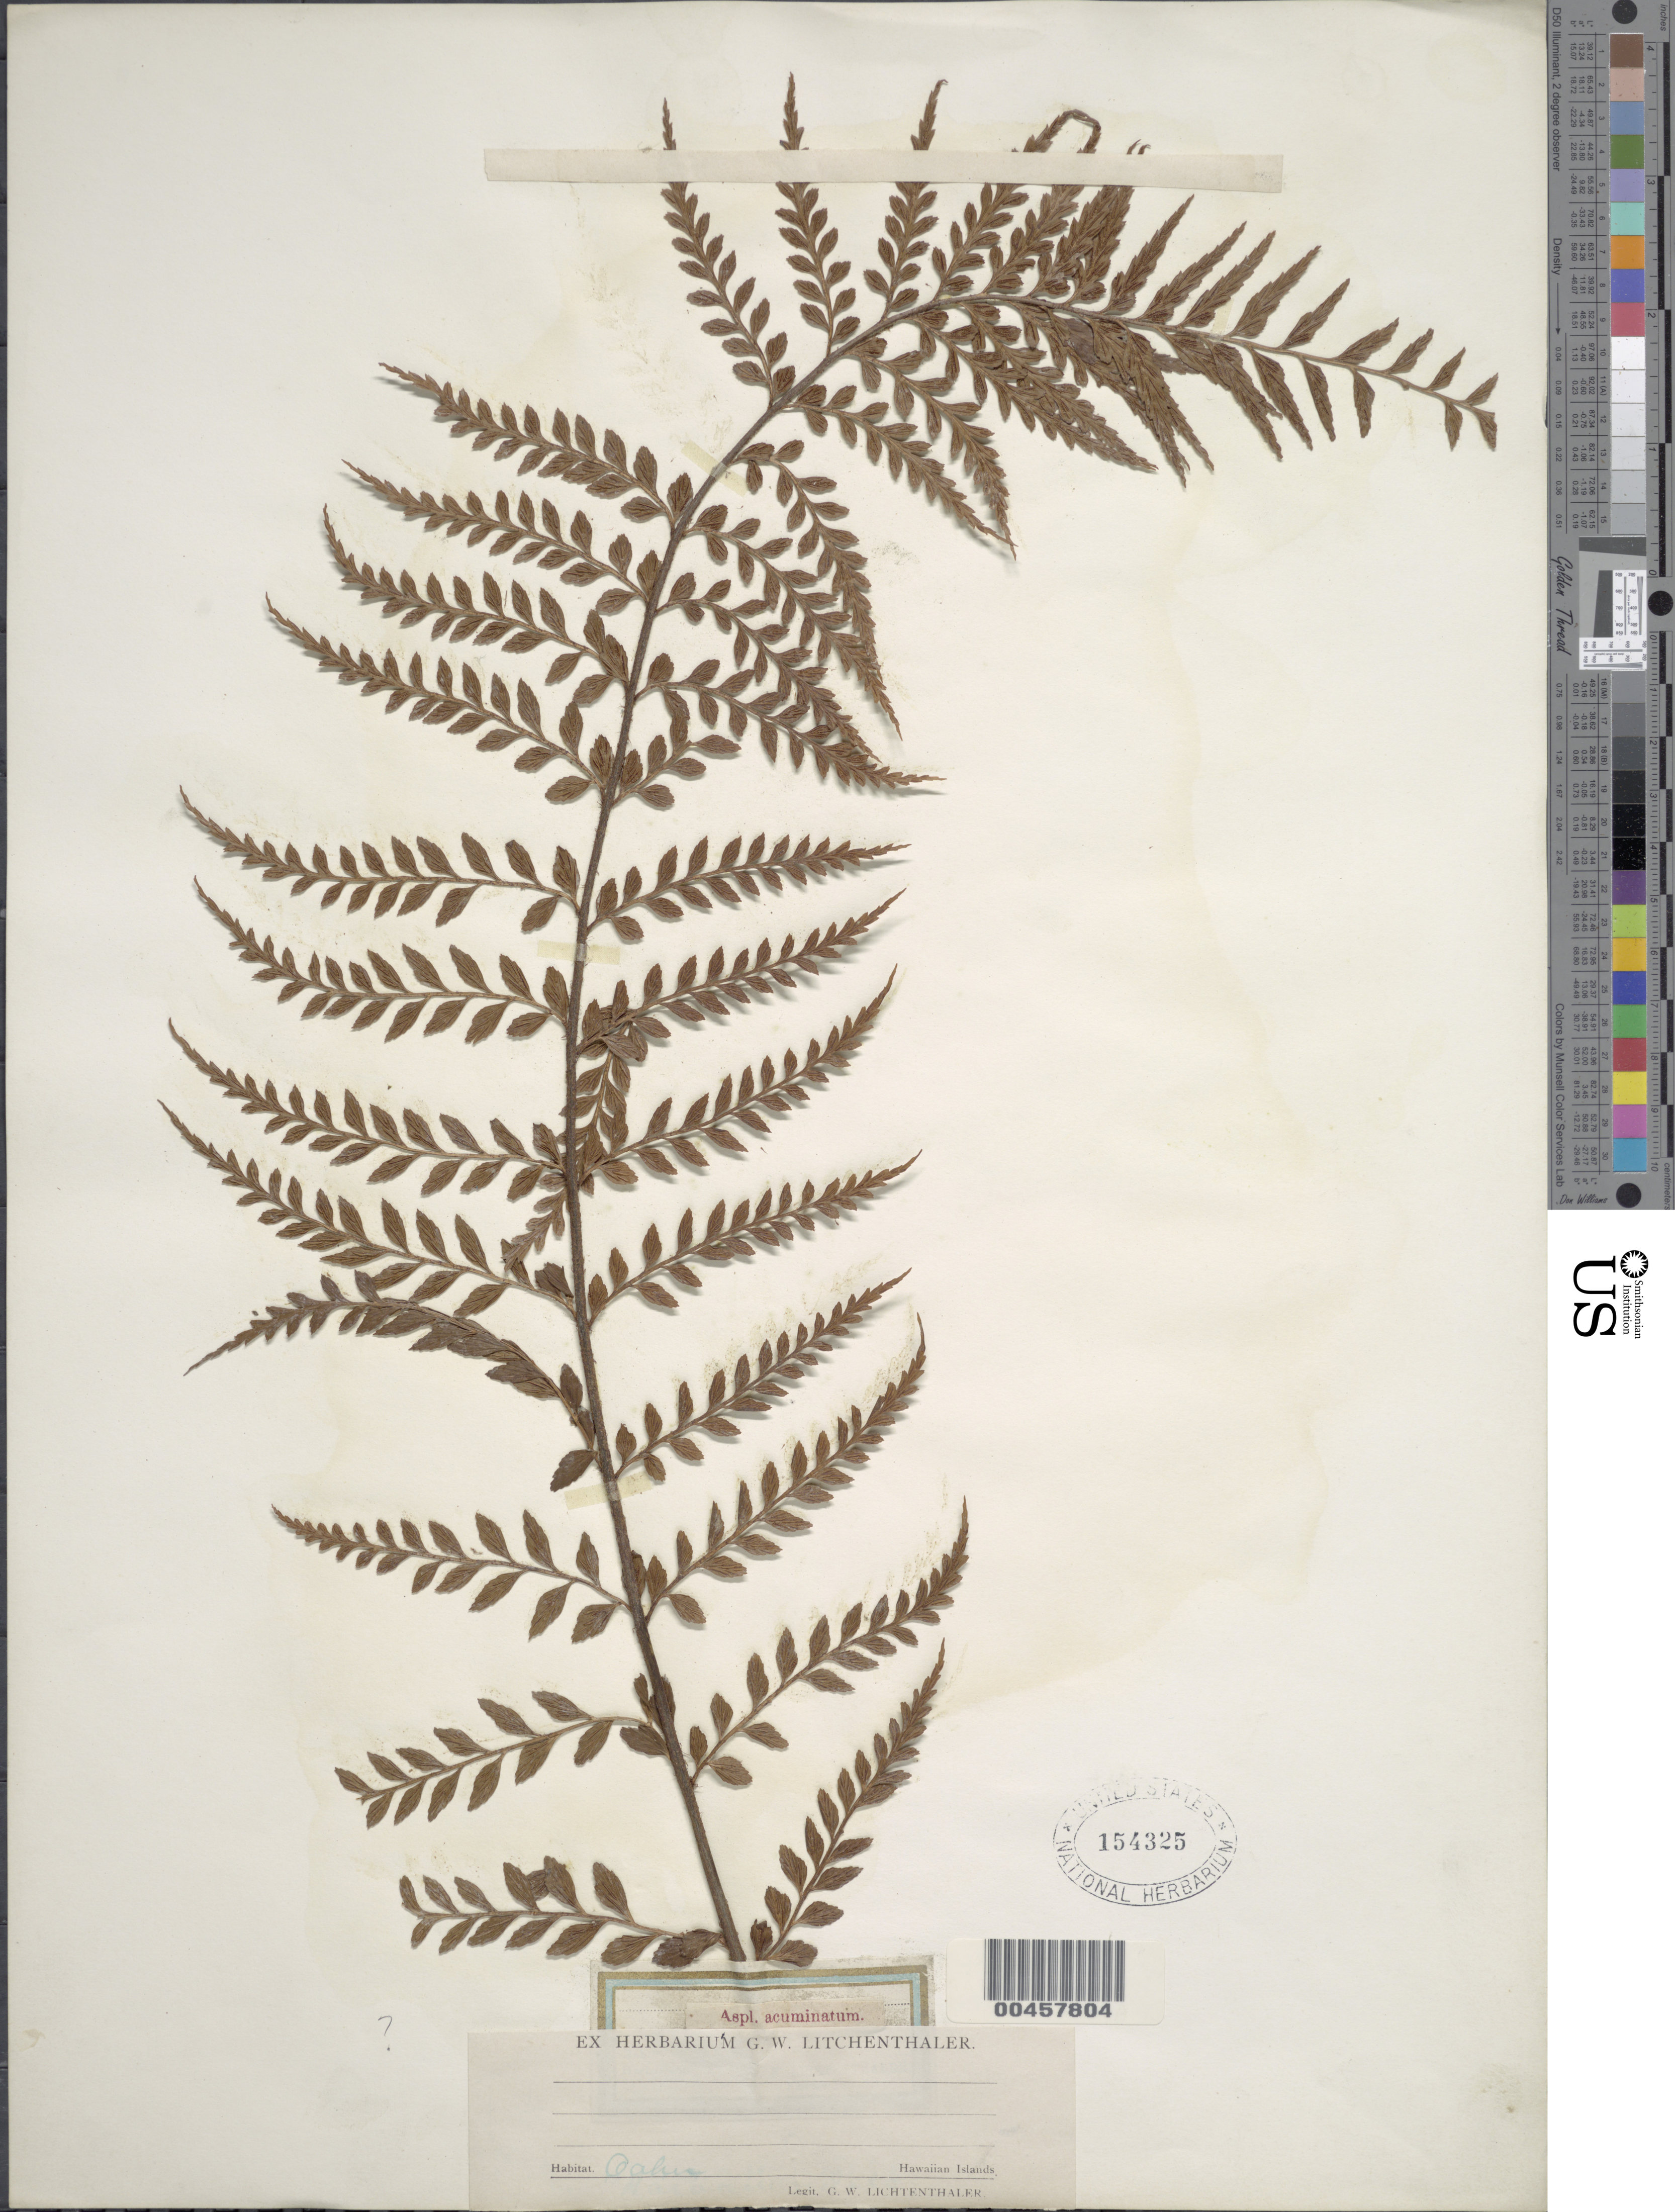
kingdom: Plantae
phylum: Tracheophyta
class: Polypodiopsida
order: Polypodiales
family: Aspleniaceae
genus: Asplenium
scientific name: Asplenium acuminatum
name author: Hook. & Arn.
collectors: G. Lichtenthaler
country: United States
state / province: Hawaii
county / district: Kauai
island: Kaua'i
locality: Hawaiian Islands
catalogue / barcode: US 154325